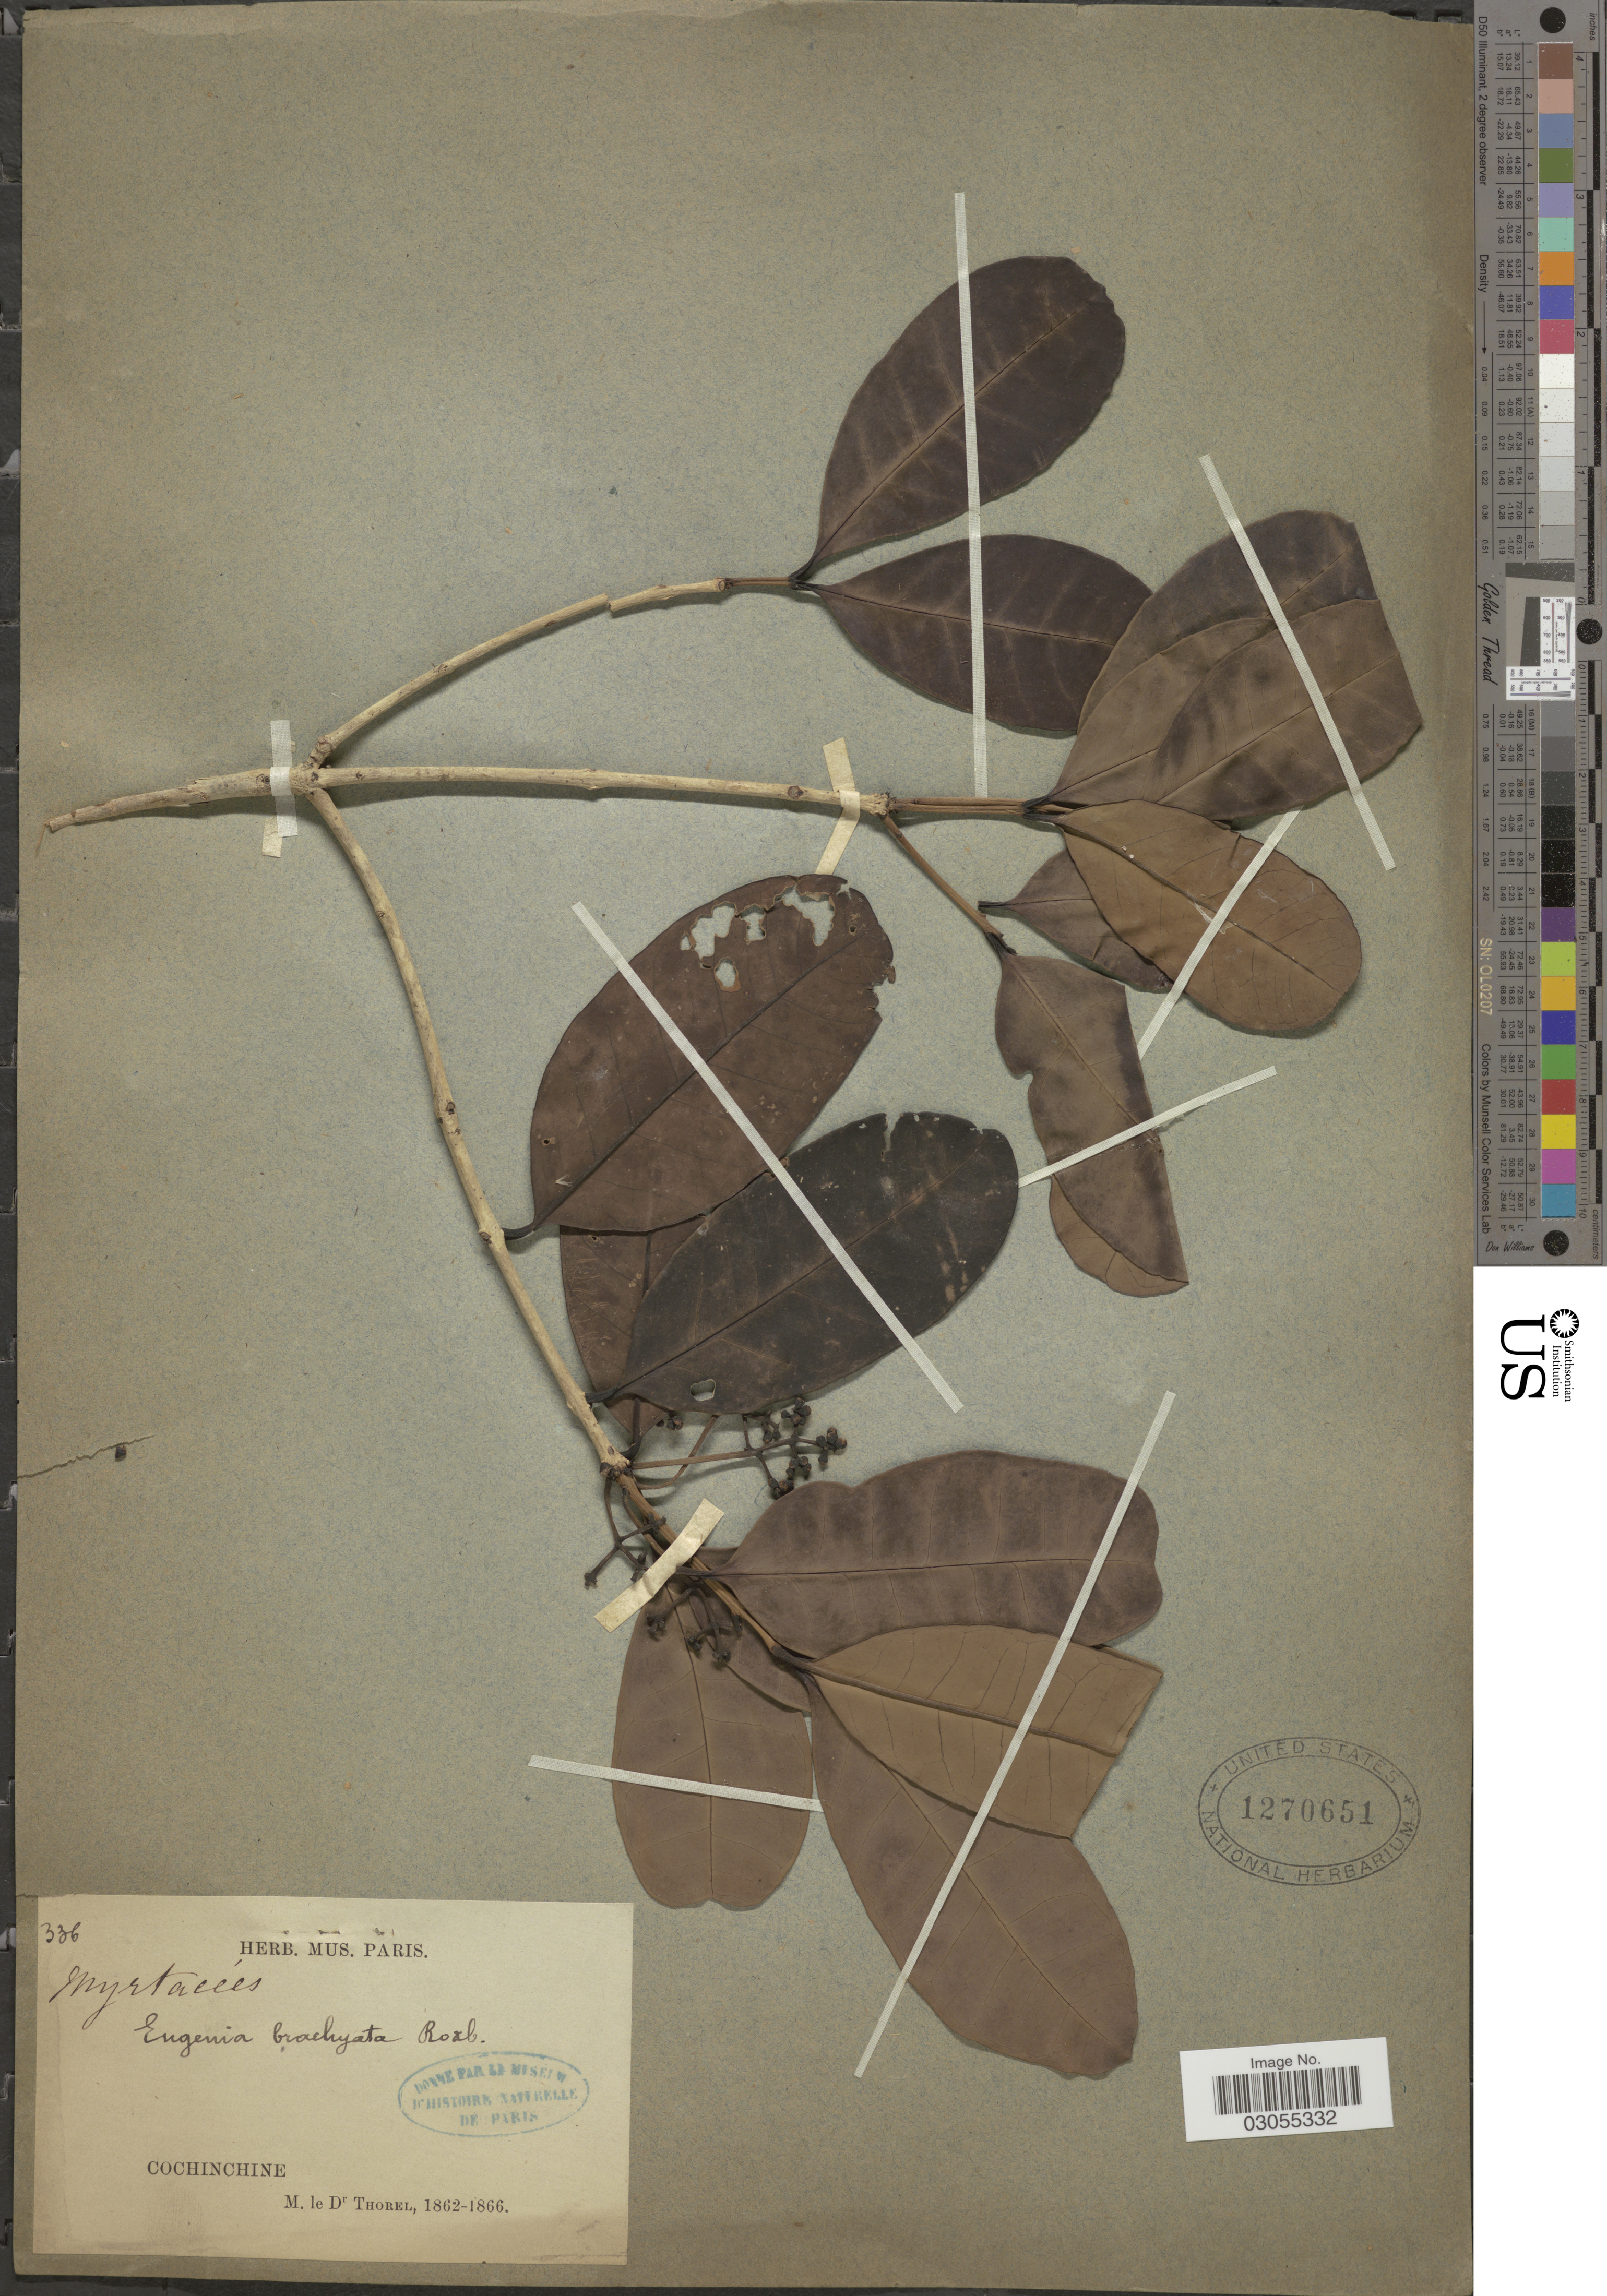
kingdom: Plantae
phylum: Tracheophyta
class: Magnoliopsida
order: Myrtales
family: Myrtaceae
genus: Syzygium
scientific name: Syzygium cumini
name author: (L.) Skeels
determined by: Strong, Mark T., (BOT), Smithsonian Institution - National Museum of Natural History (UNITED STATES)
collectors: C. Thorel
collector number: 336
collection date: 1862/1866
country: Vietnam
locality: Cochinchine.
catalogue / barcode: US 1270651